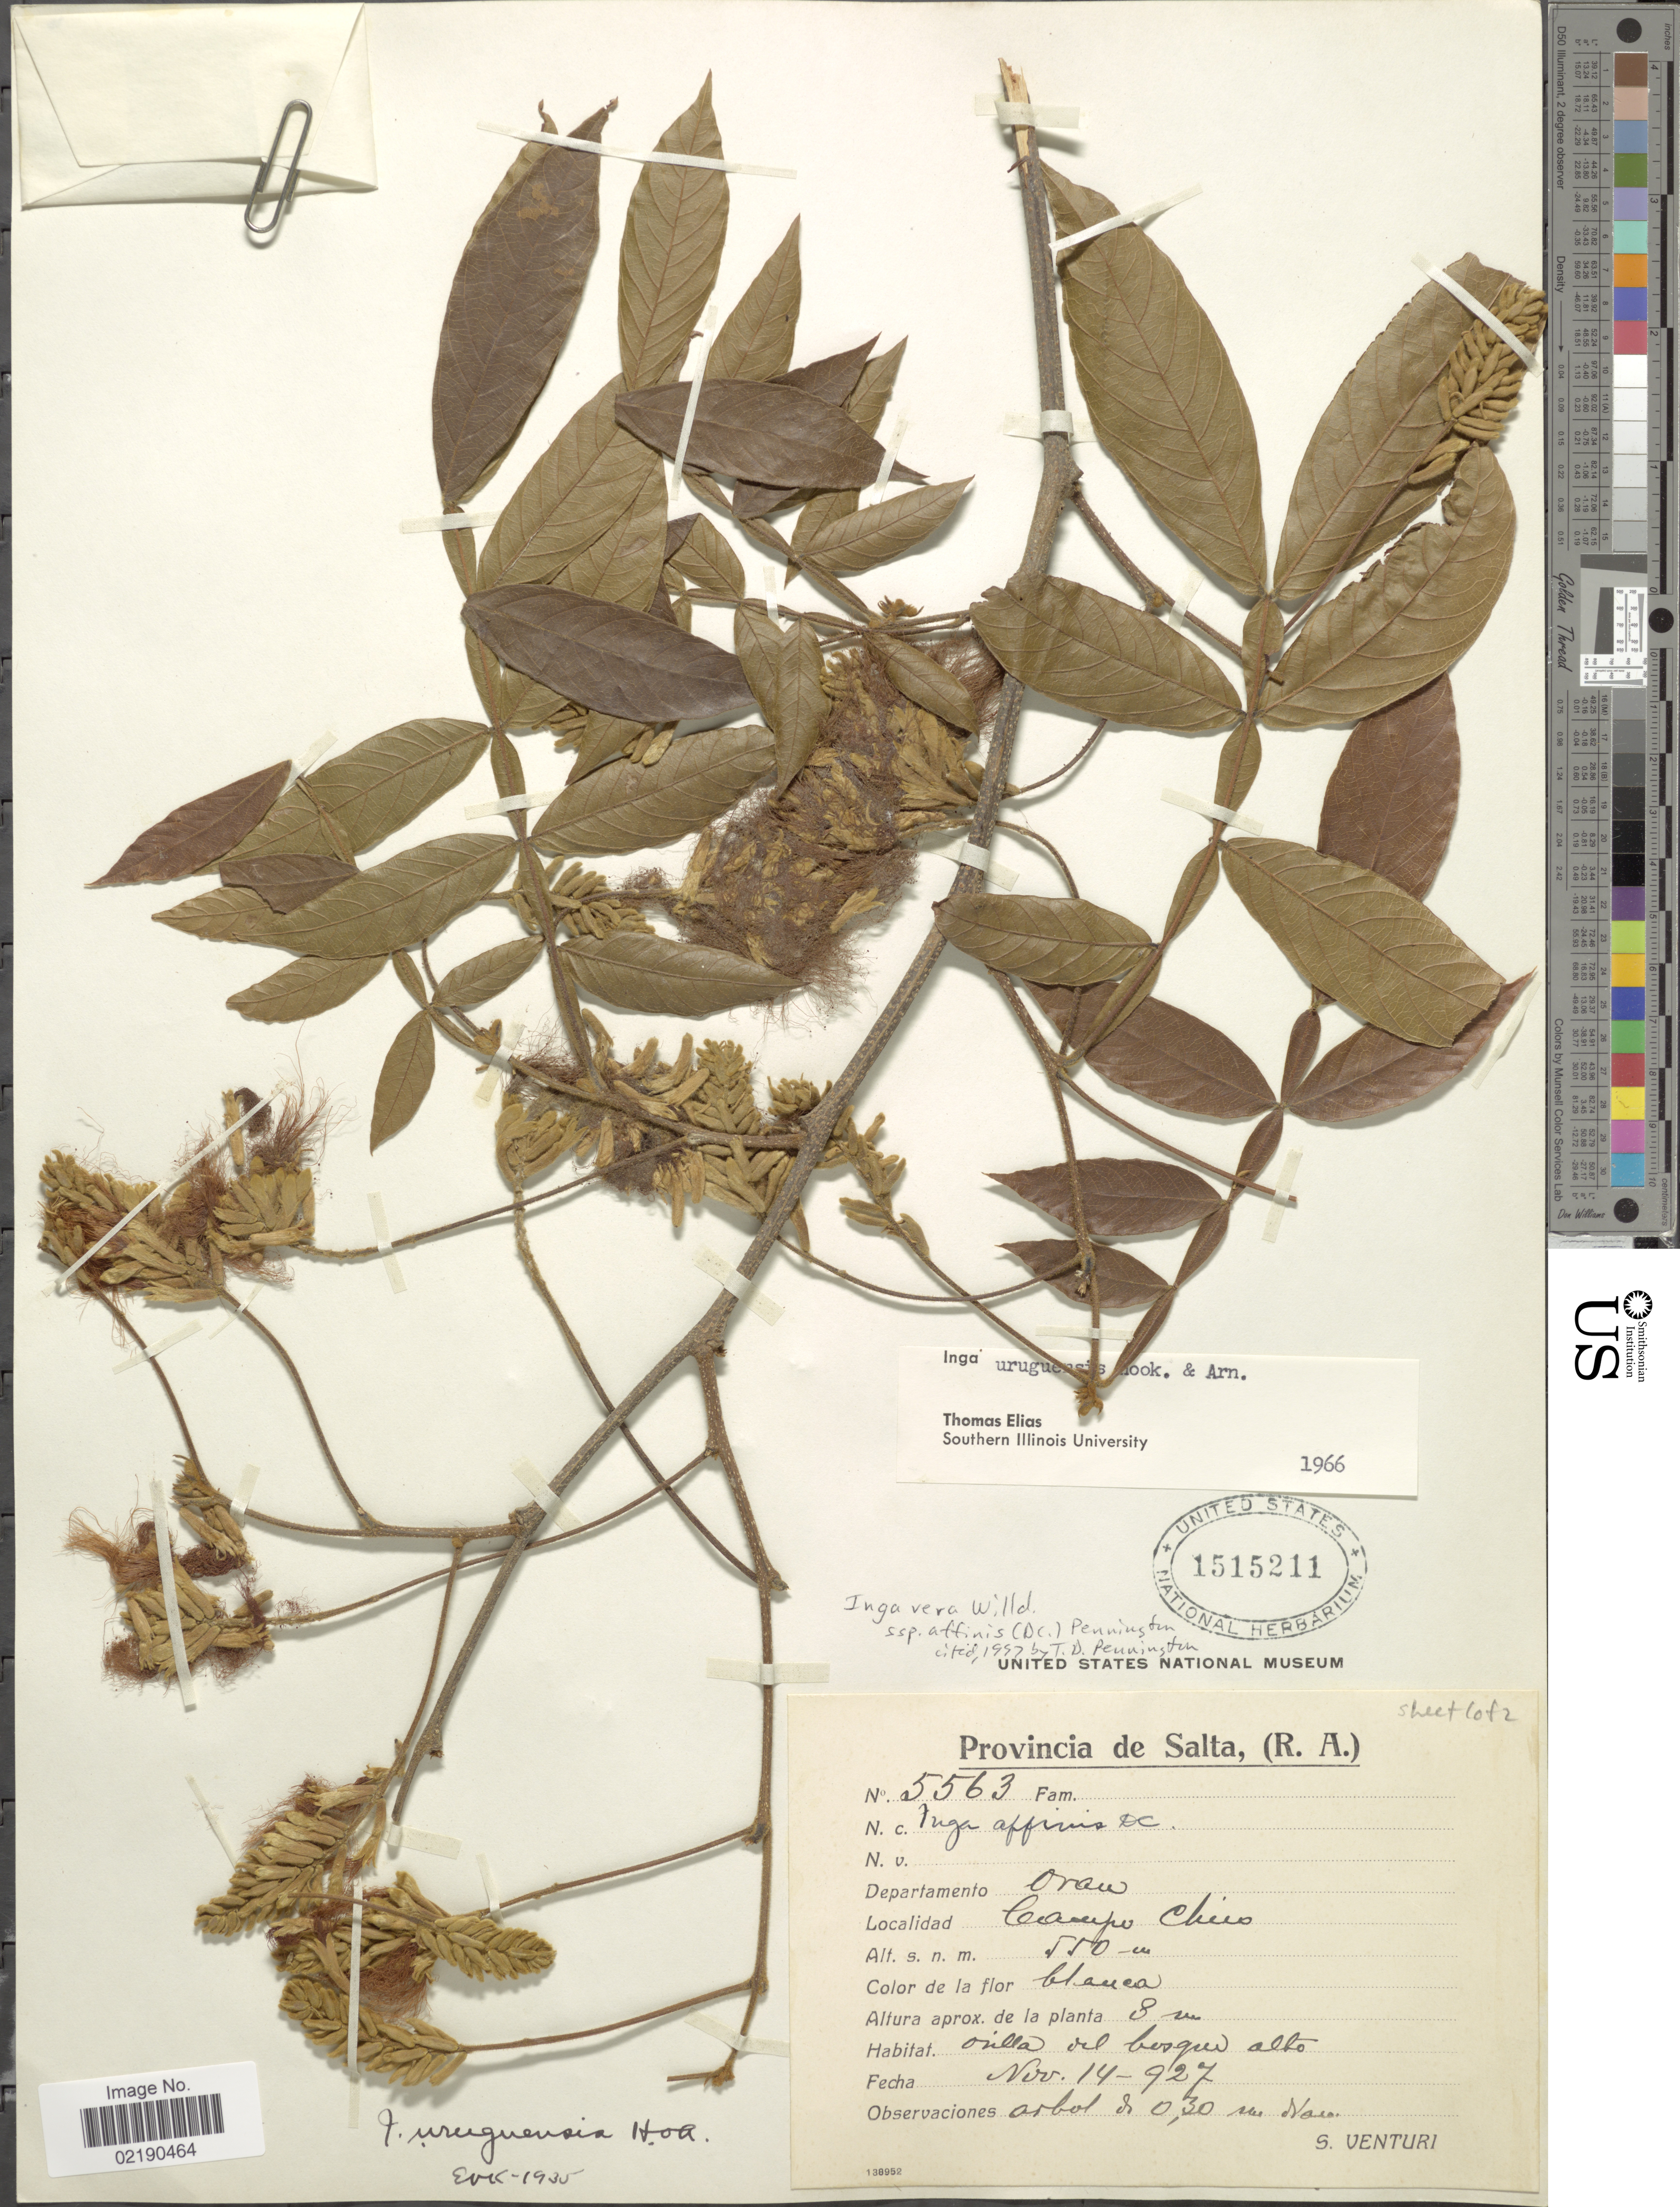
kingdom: Plantae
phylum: Tracheophyta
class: Magnoliopsida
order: Fabales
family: Fabaceae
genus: Inga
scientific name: Inga vera subsp. affinis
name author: (DC.) T.D. Penn.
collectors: S. Venturi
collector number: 5563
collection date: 1927-11-14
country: Argentina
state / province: Salta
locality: Provincia de Salta (R. A.). Departamento Oran, Campo Chico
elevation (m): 550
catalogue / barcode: US 1515211